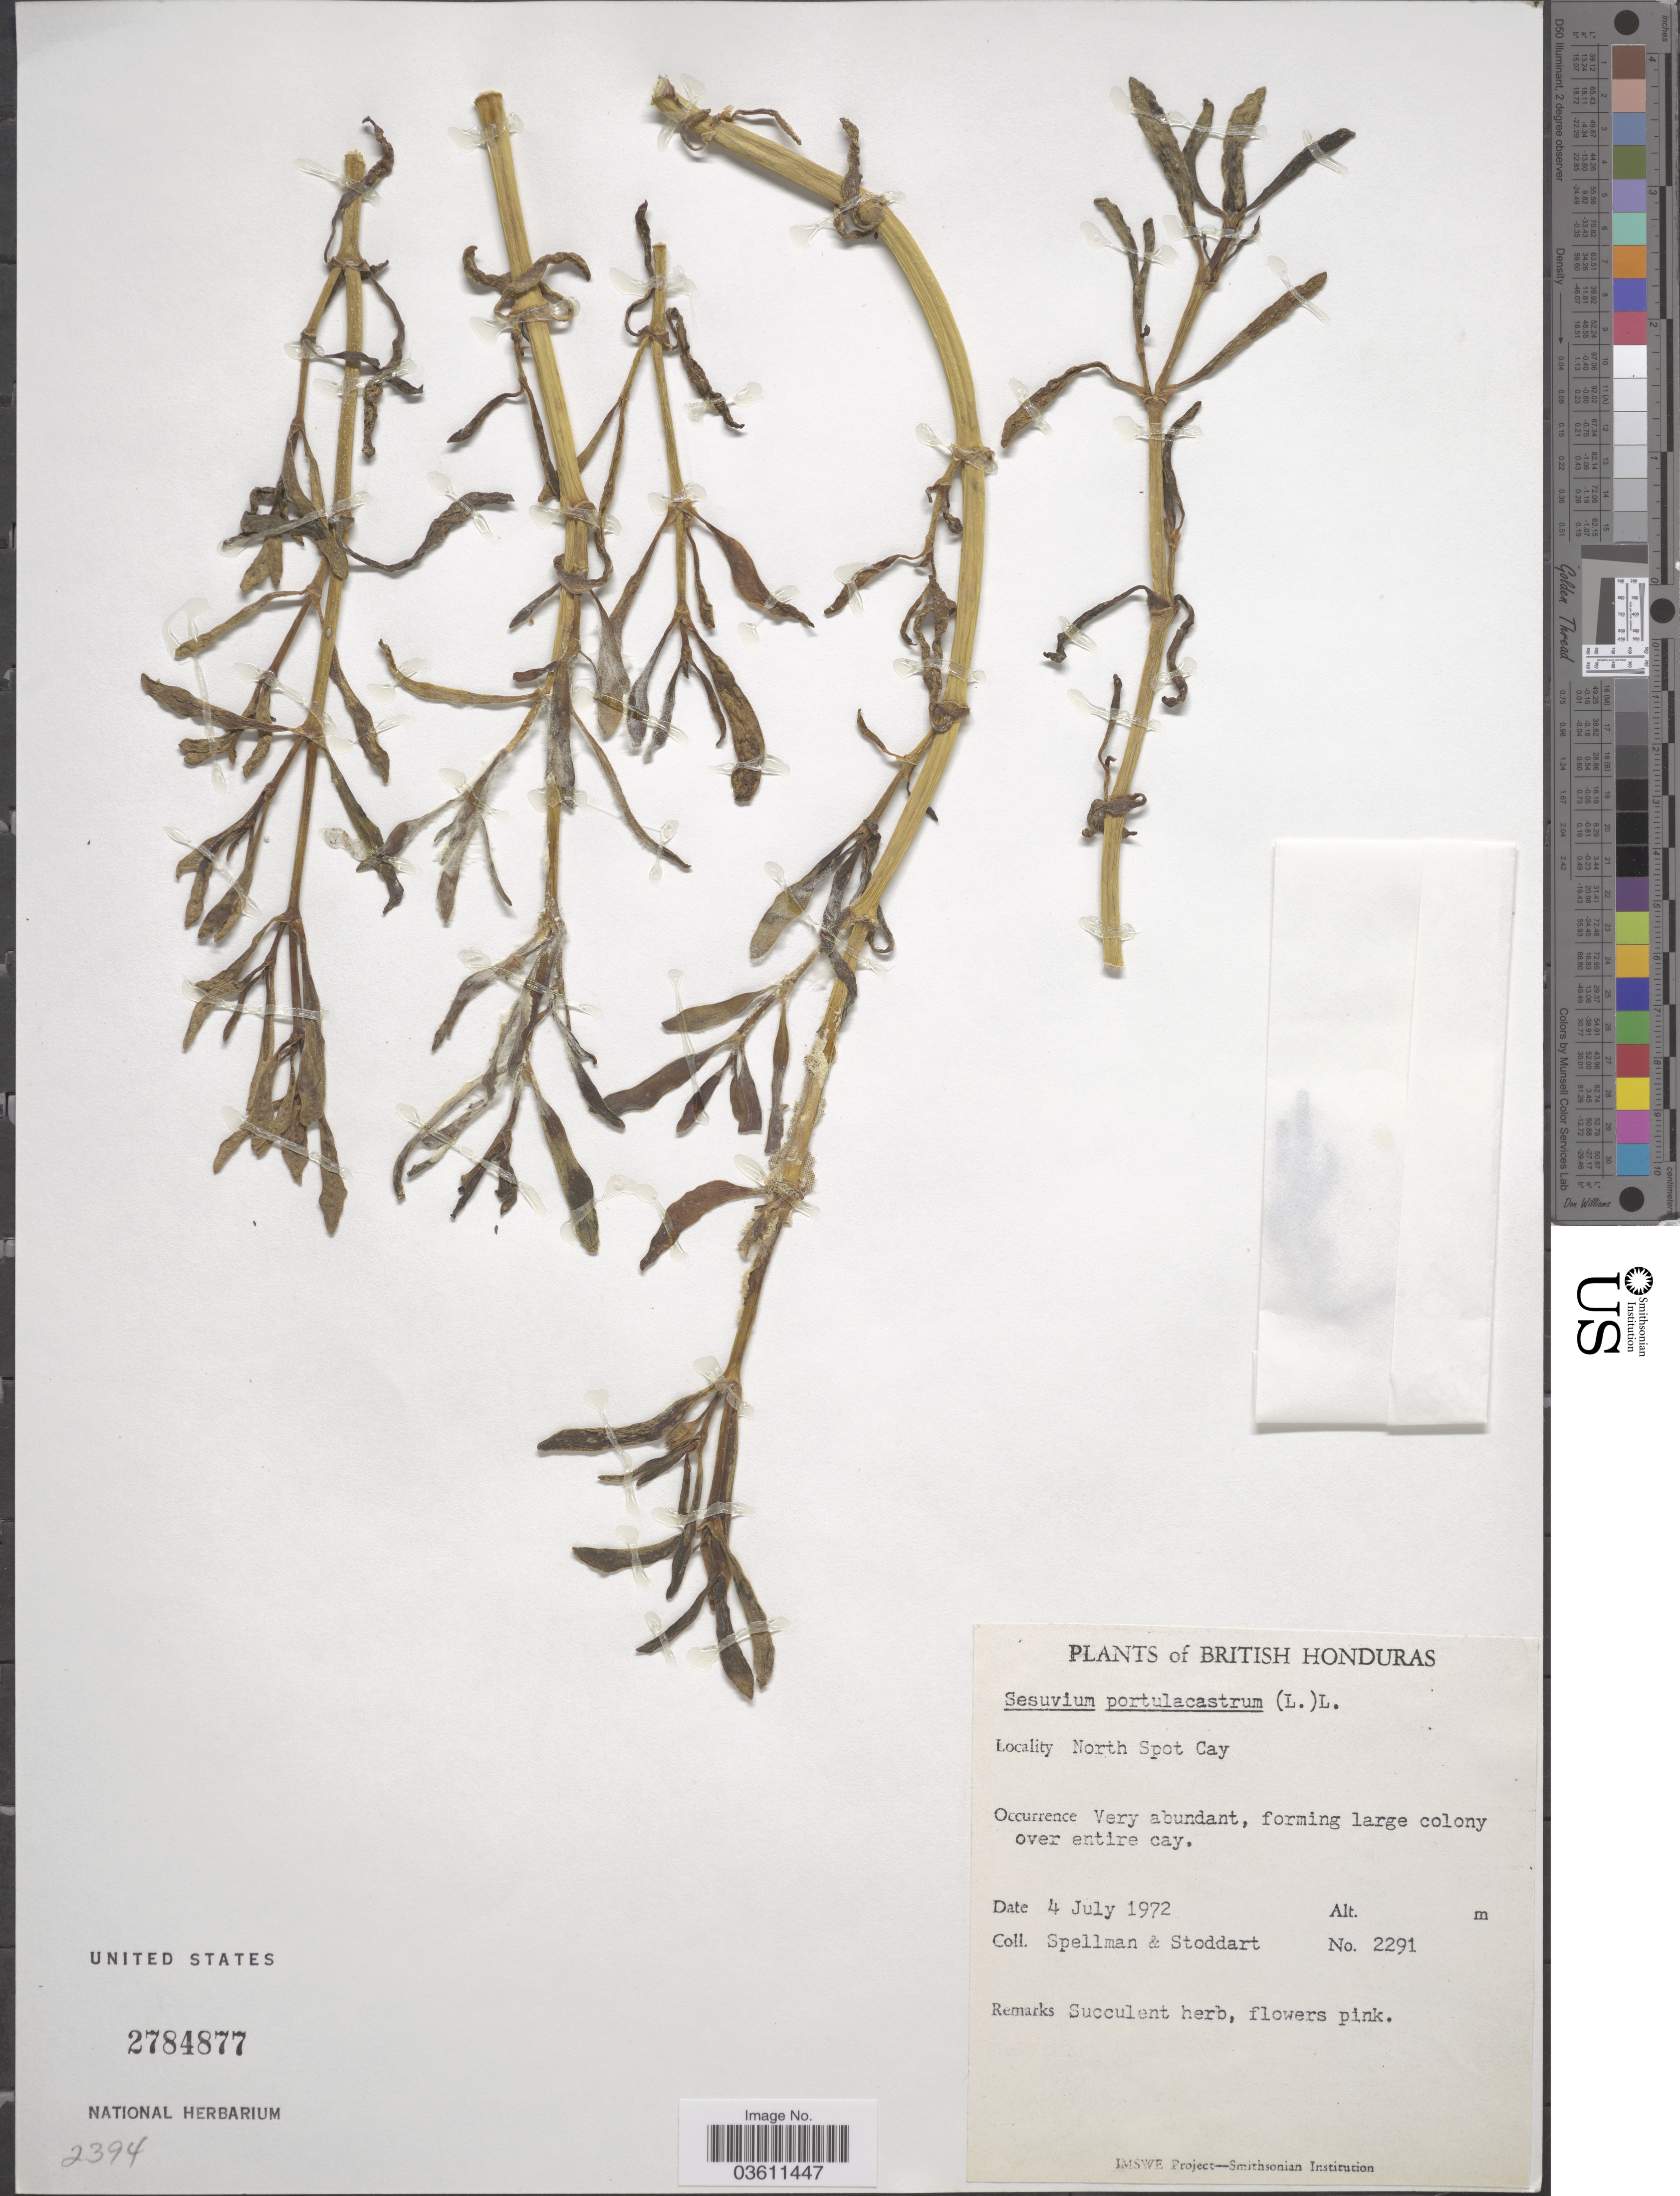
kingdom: Plantae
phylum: Tracheophyta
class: Magnoliopsida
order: Caryophyllales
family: Aizoaceae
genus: Sesuvium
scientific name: Sesuvium portulacastrum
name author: (L.) L.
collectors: Spellman, -- & -. Stoddart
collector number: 2291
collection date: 1972-07-04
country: Belize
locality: British Honduras. North Spot Cay.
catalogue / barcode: US 2784877